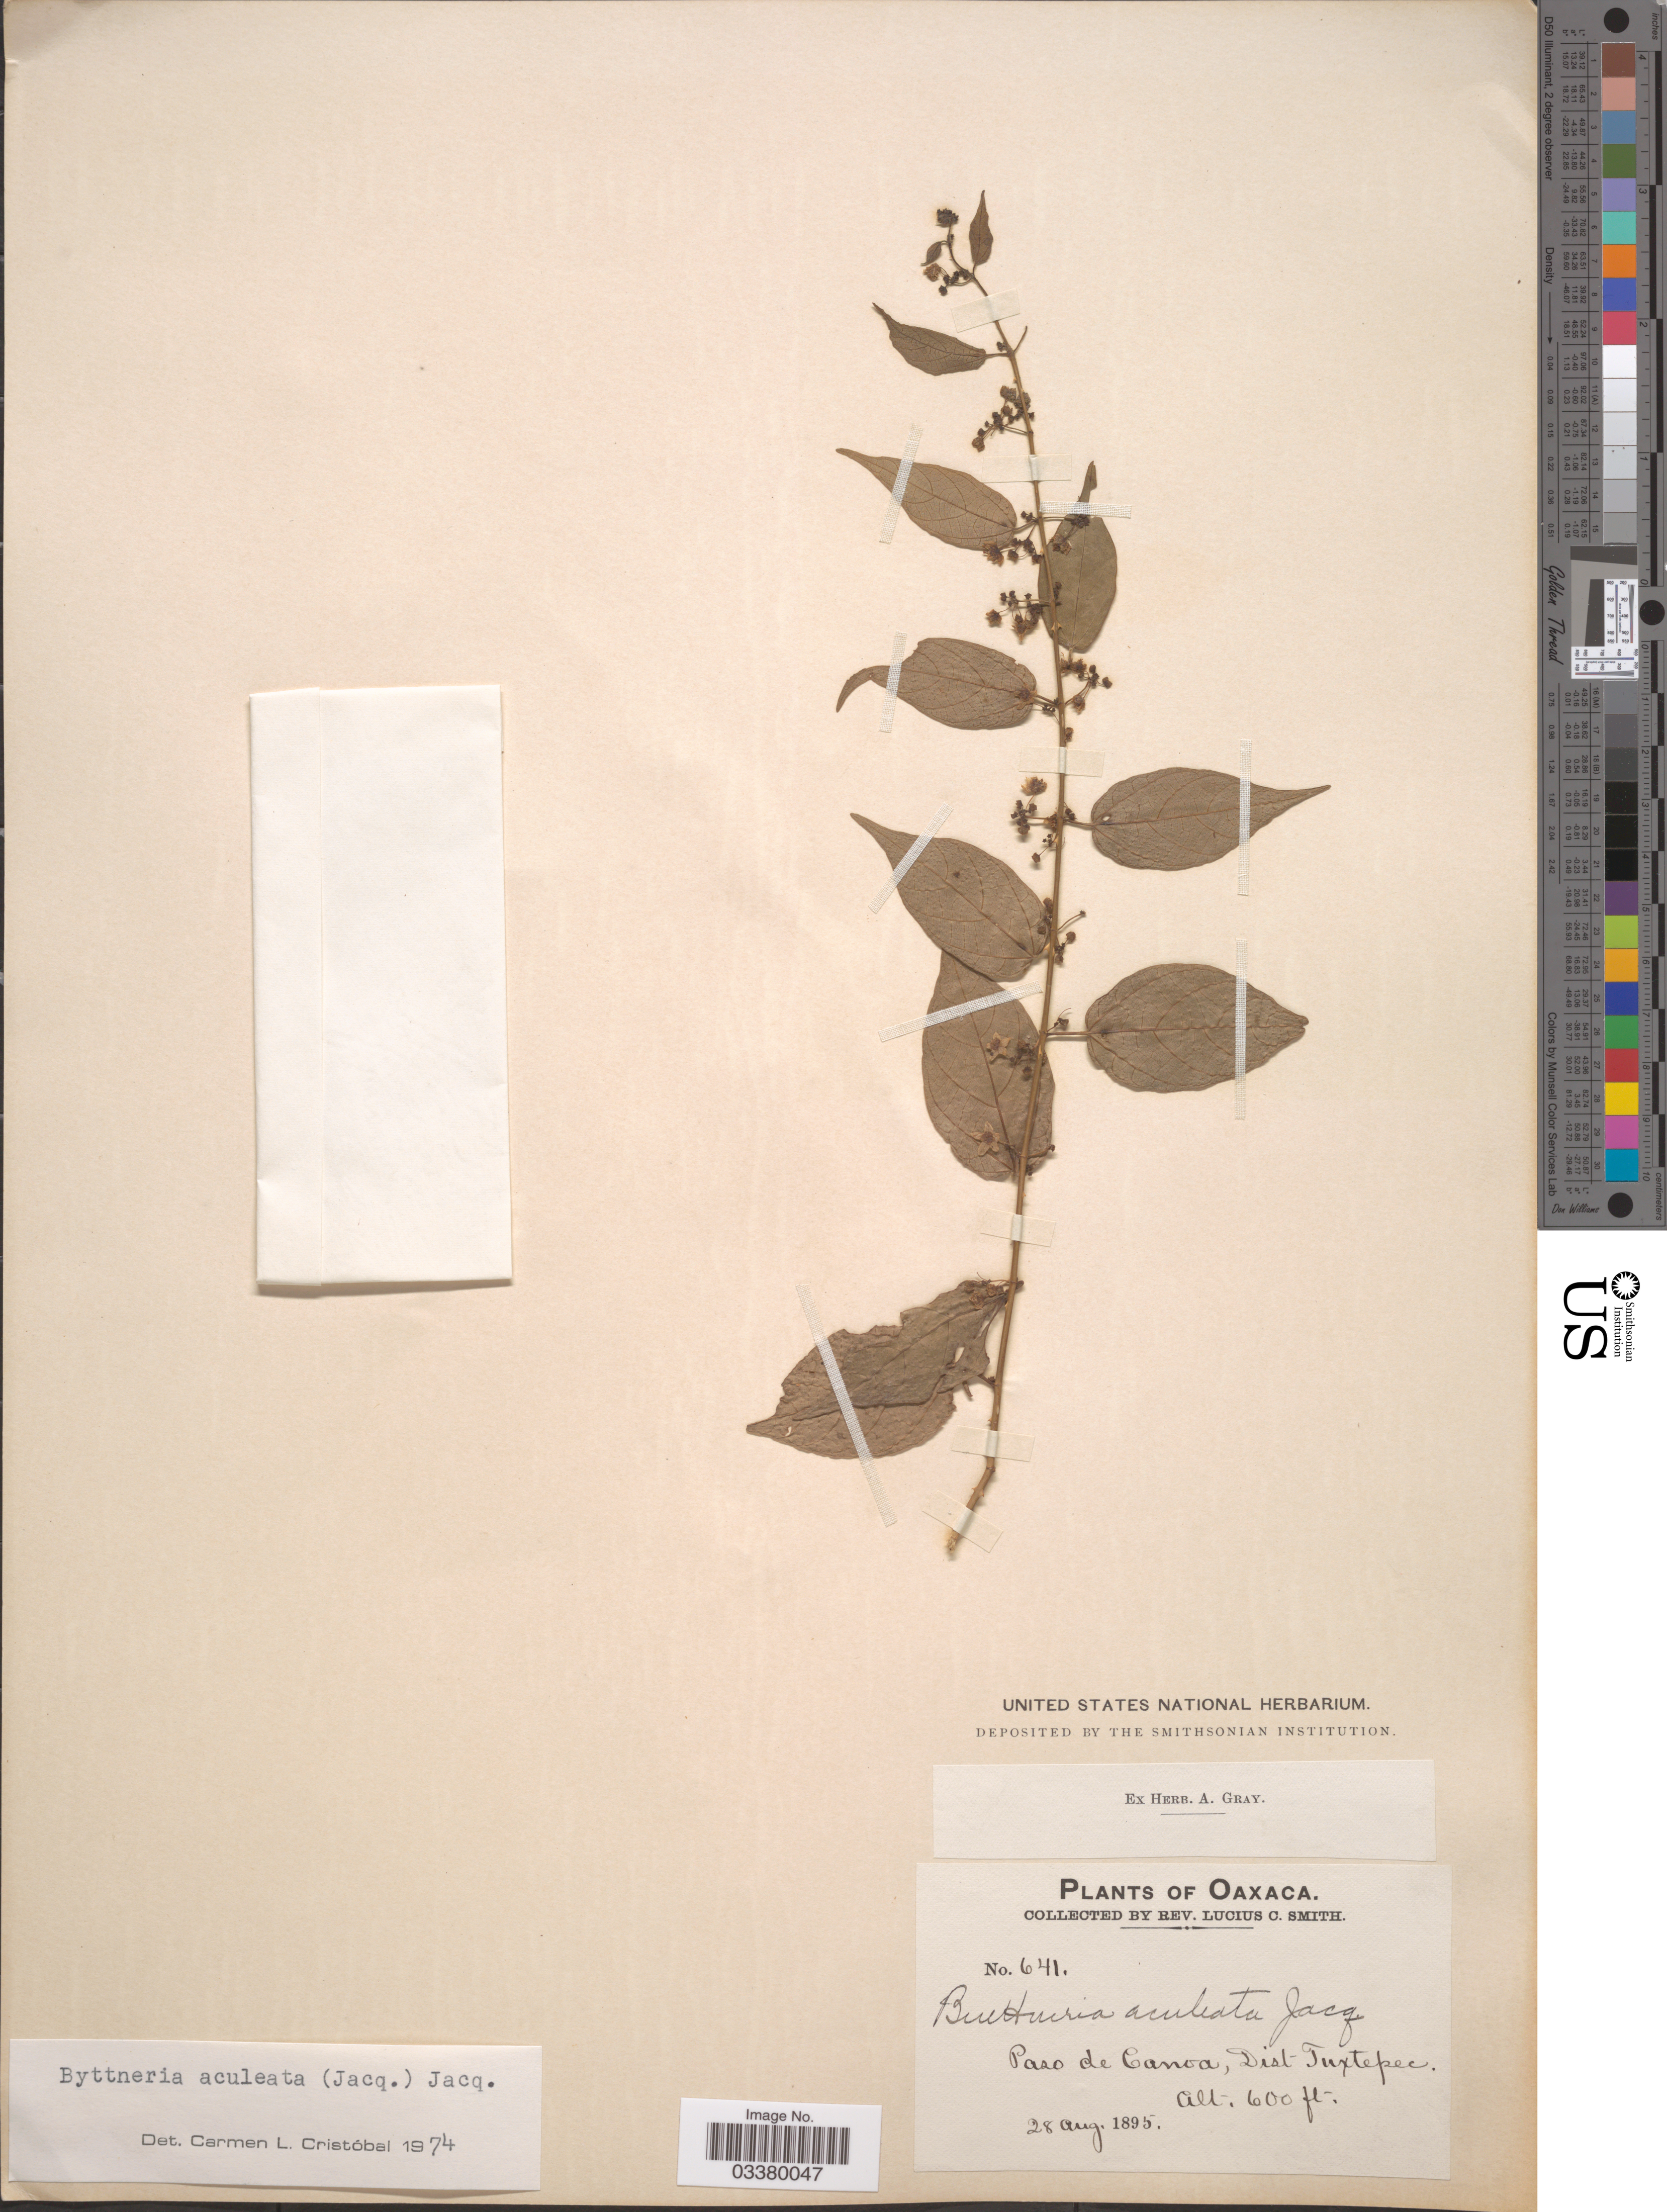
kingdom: Plantae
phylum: Tracheophyta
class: Magnoliopsida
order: Malvales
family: Malvaceae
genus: Byttneria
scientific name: Byttneria aculeata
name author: (Jacq.) Jacq.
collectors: L. C. Smith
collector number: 641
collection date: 1895-08-28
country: Mexico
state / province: Oaxaca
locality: Paso de Canoa, Dist Tuxtepec.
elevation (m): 183